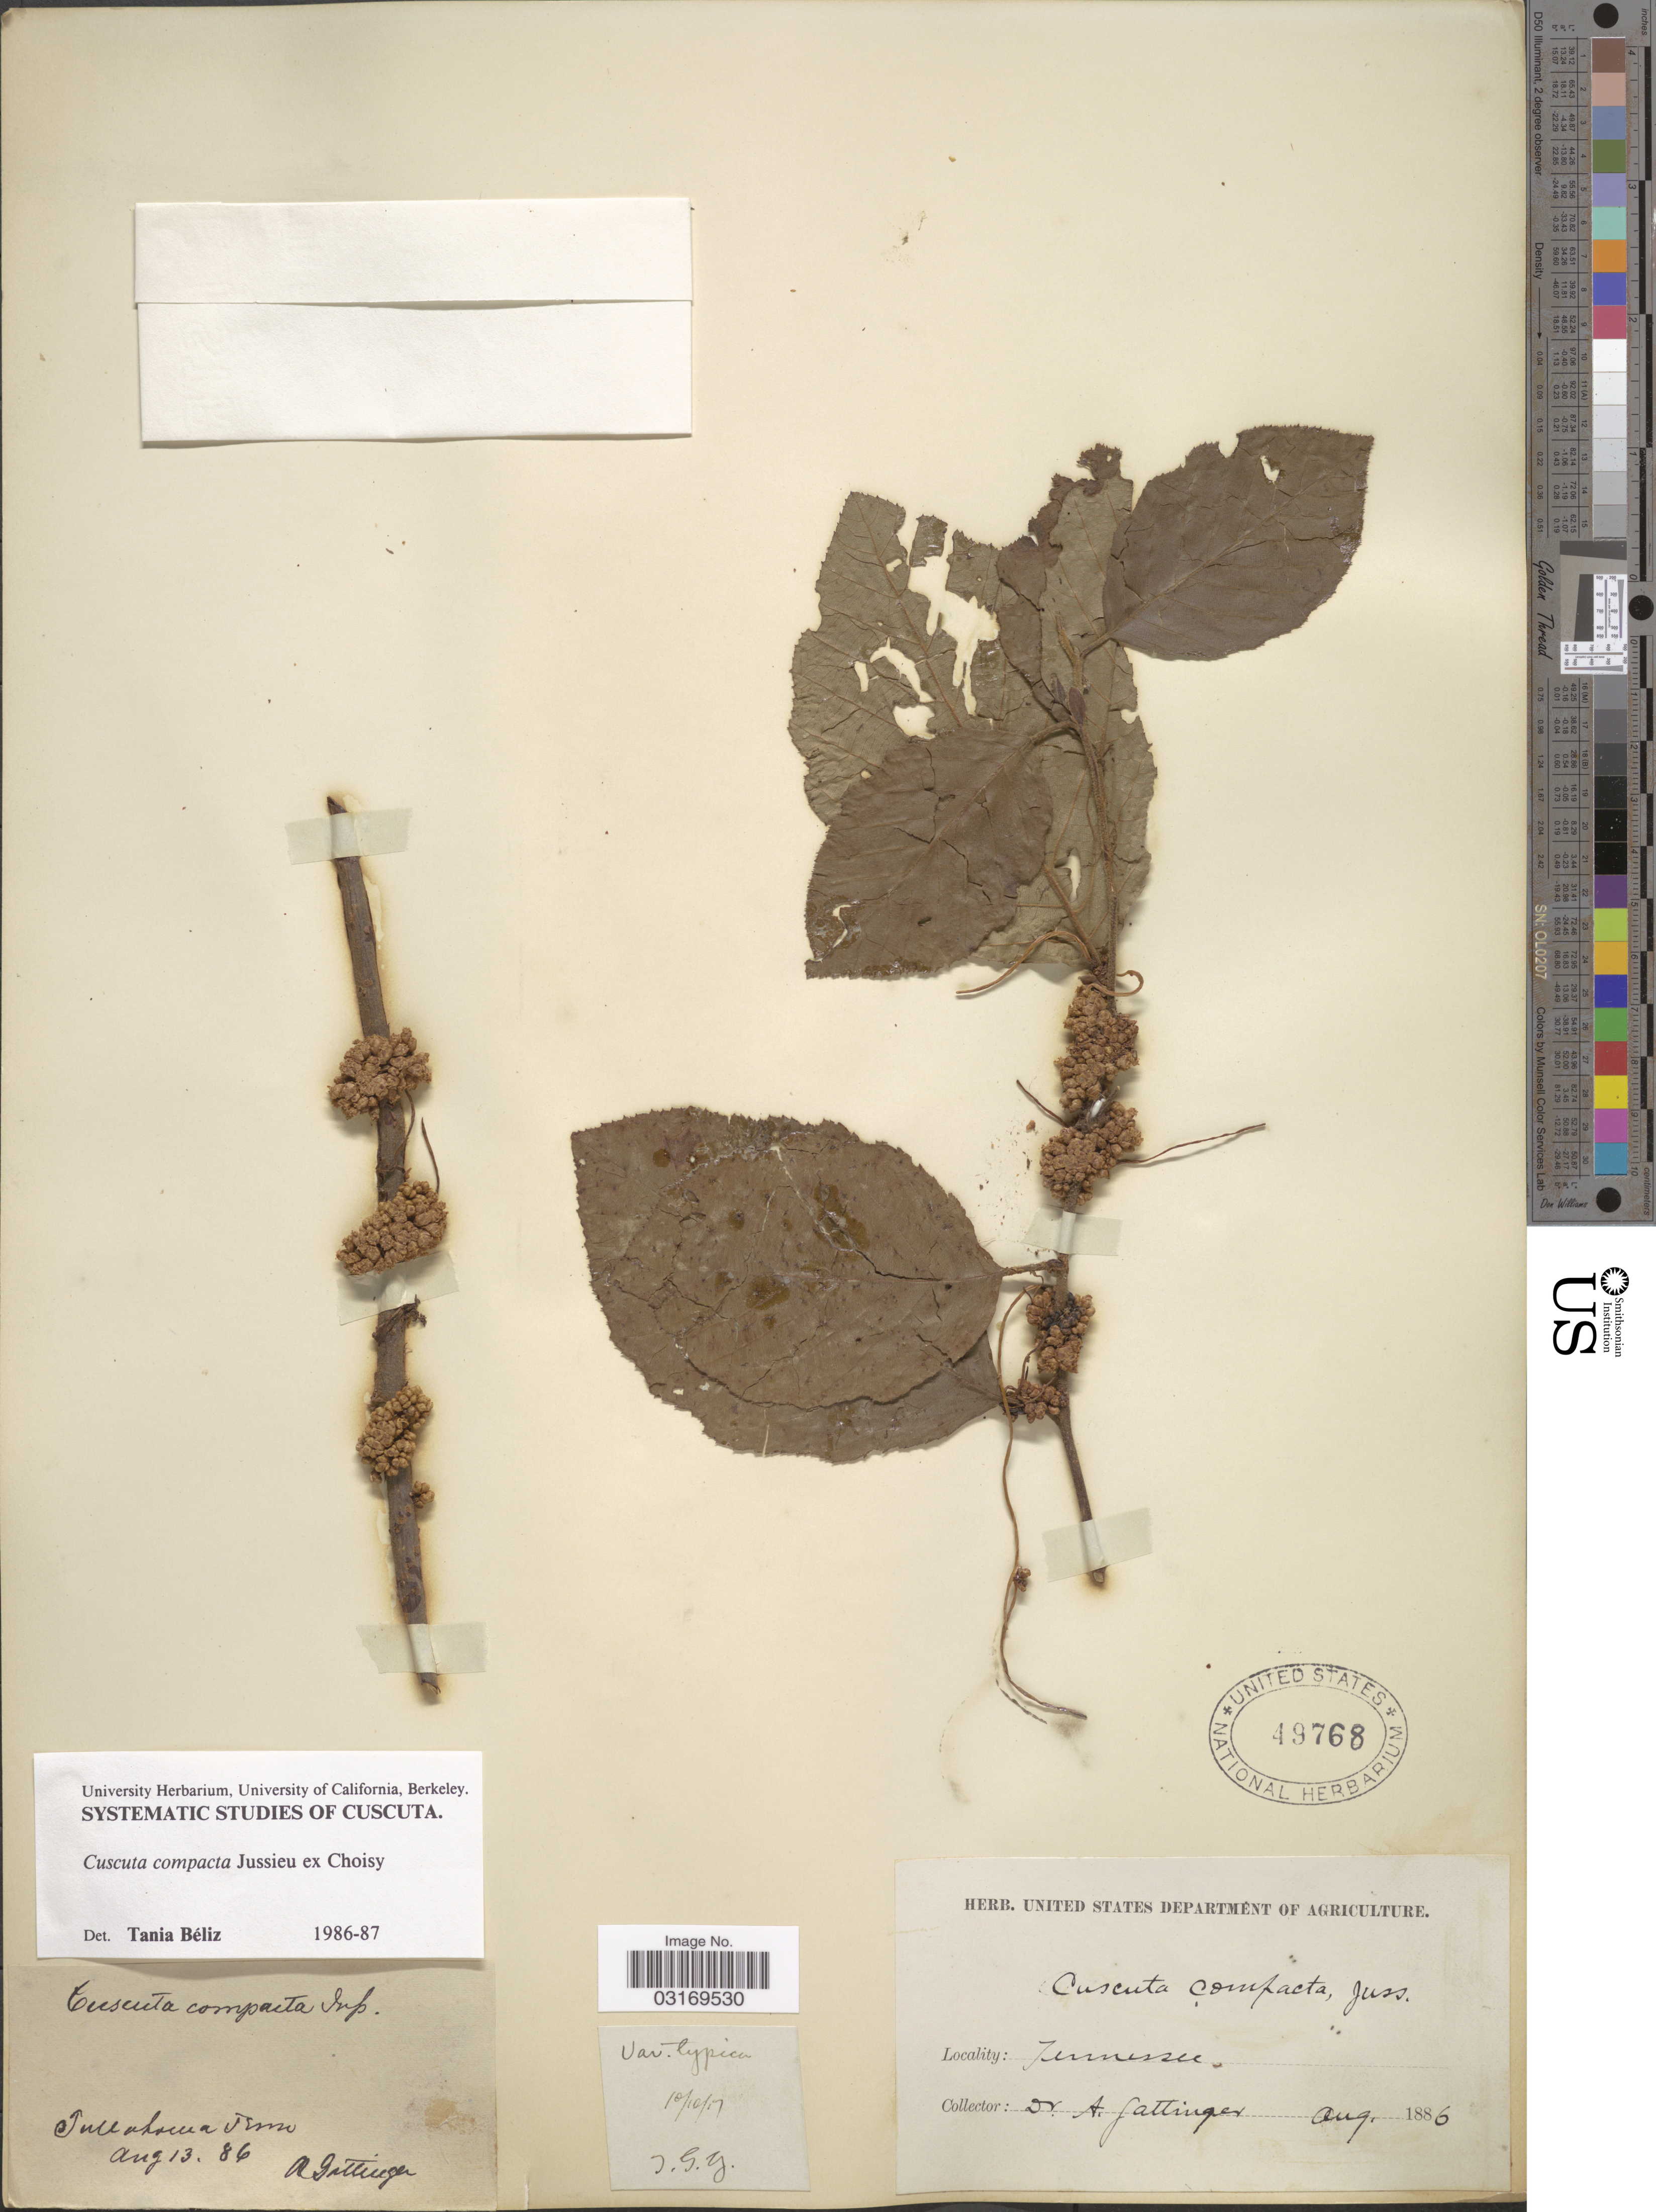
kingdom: Plantae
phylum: Tracheophyta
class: Magnoliopsida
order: Solanales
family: Convolvulaceae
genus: Cuscuta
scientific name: Cuscuta compacta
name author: Juss. ex Choisy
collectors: A. Gattinger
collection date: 1886-08-13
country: United States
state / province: Tennessee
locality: Tullahoma.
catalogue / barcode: US 49768